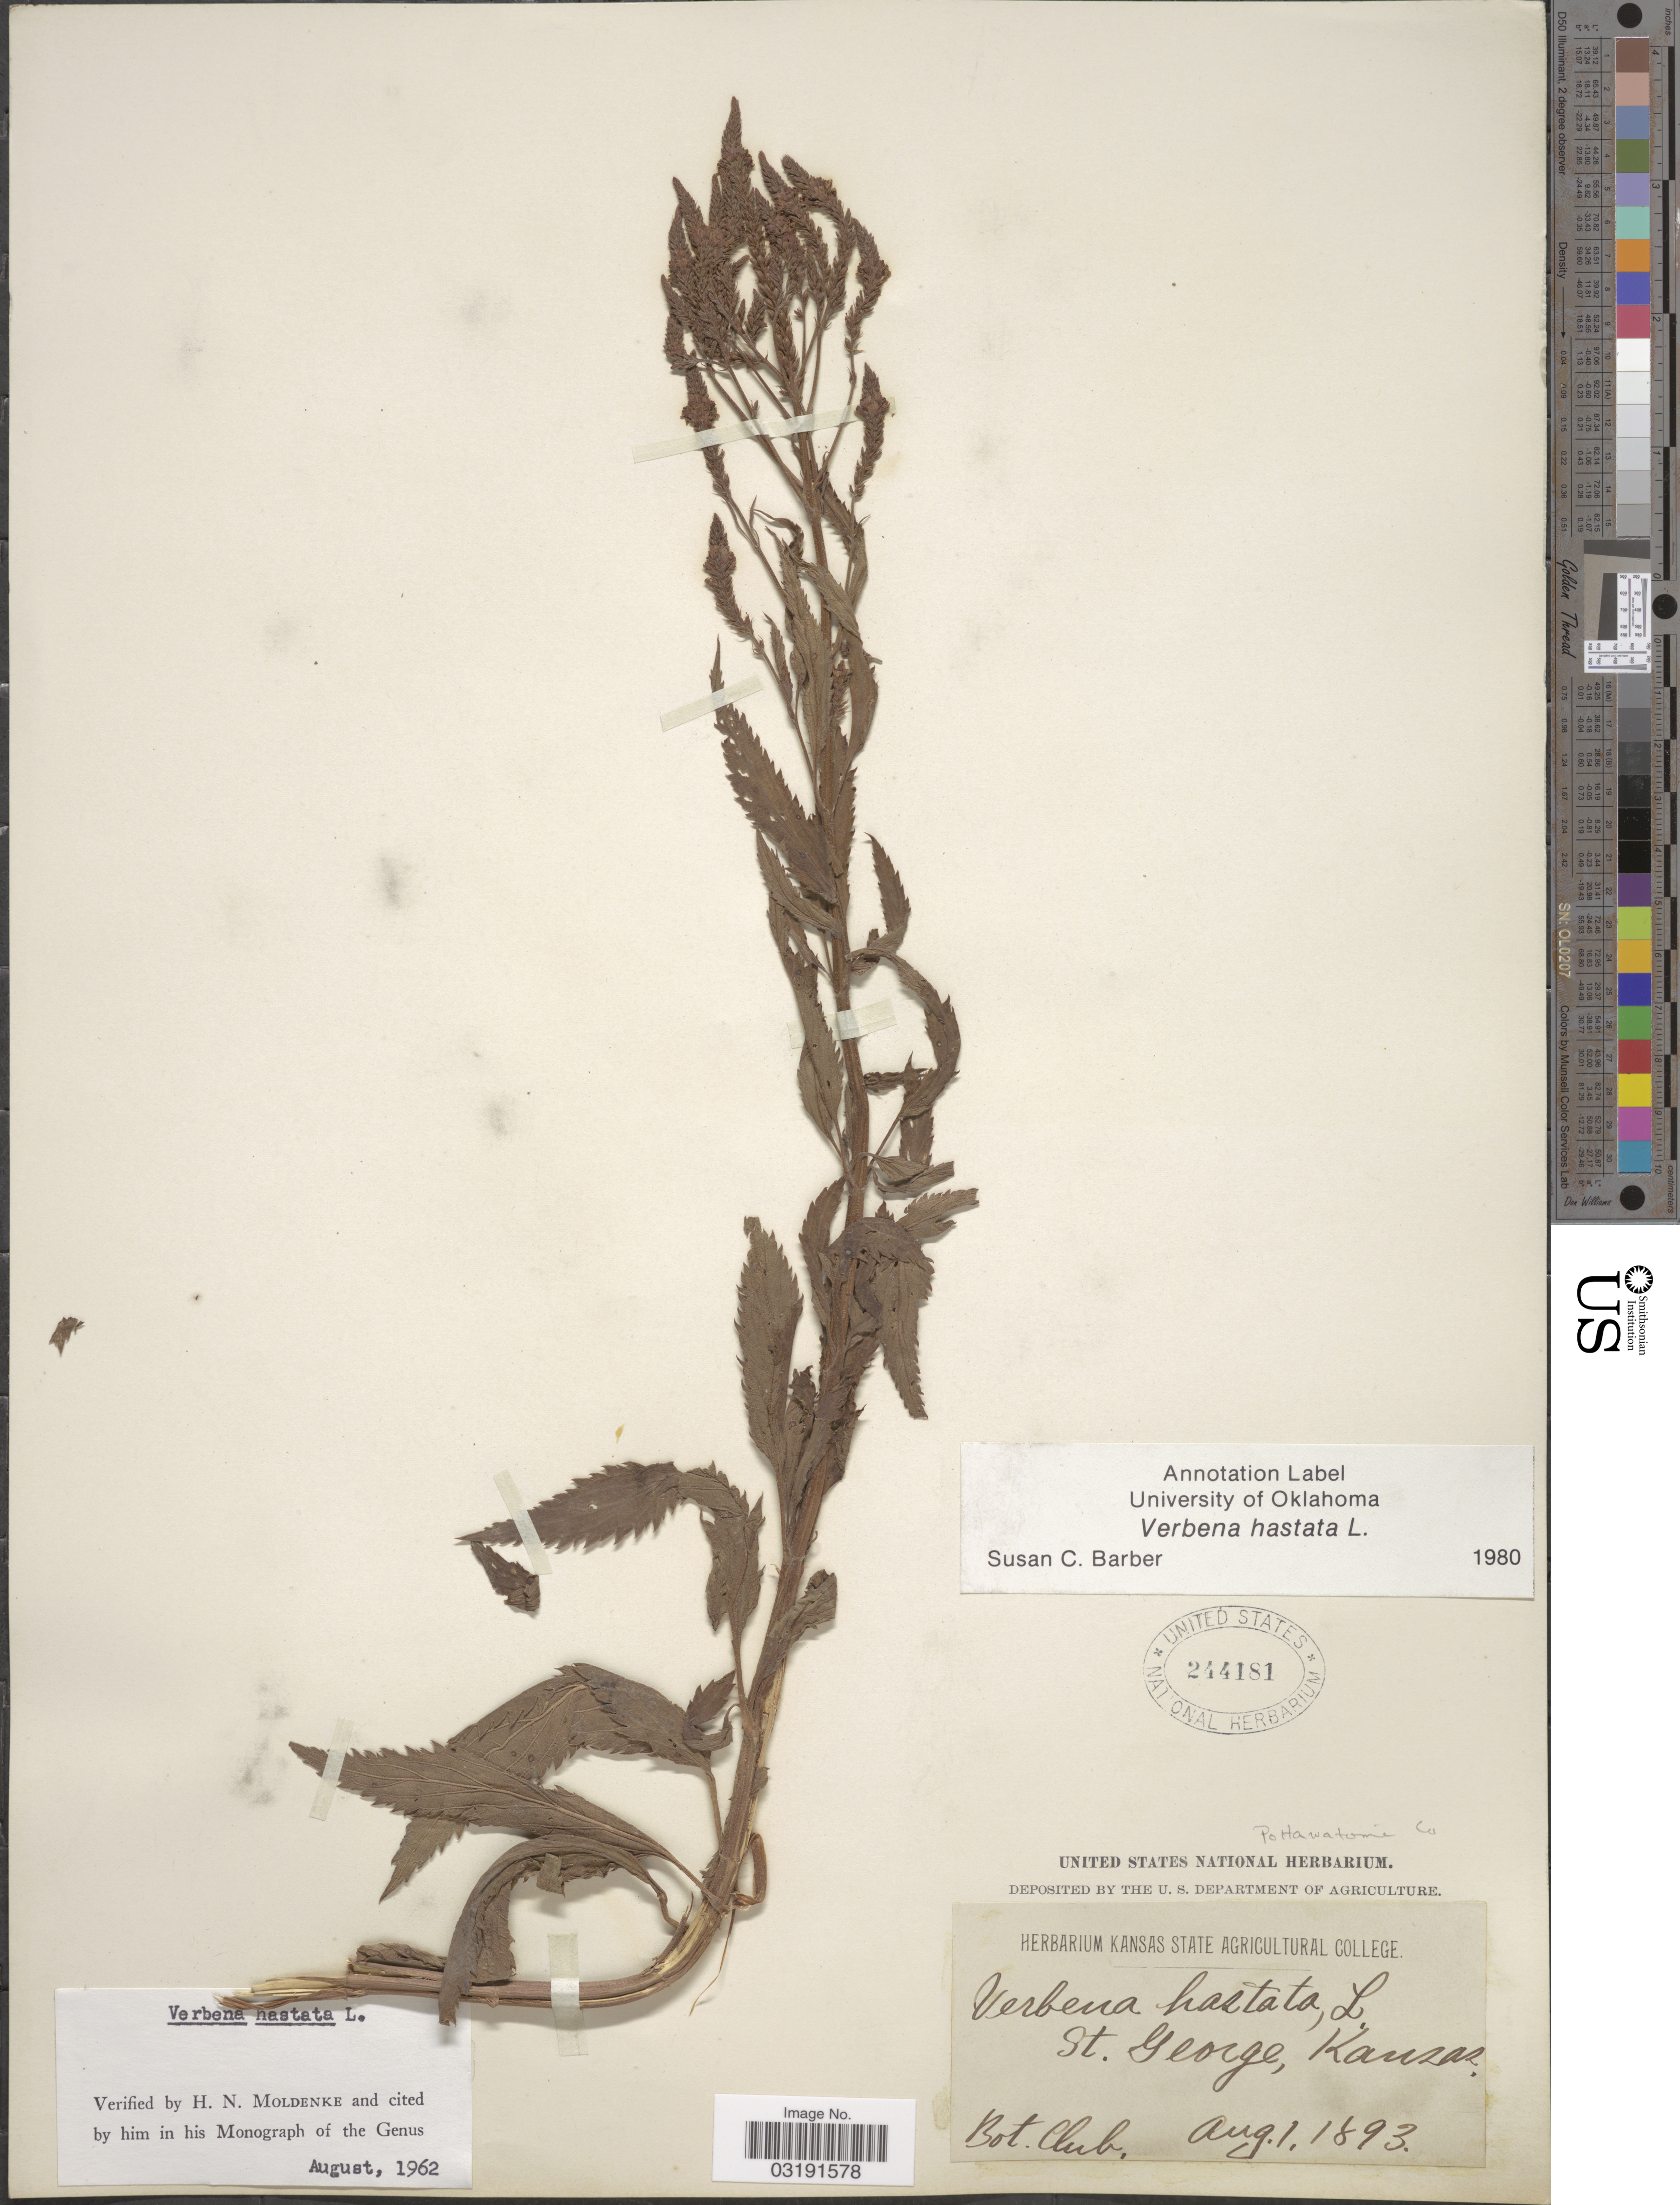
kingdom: Plantae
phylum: Tracheophyta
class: Magnoliopsida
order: Lamiales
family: Verbenaceae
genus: Verbena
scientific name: Verbena hastata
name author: L.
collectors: Bot. Club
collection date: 1893-08-01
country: United States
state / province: Kansas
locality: St. George, Pottawatomie Co.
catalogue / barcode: US 244181